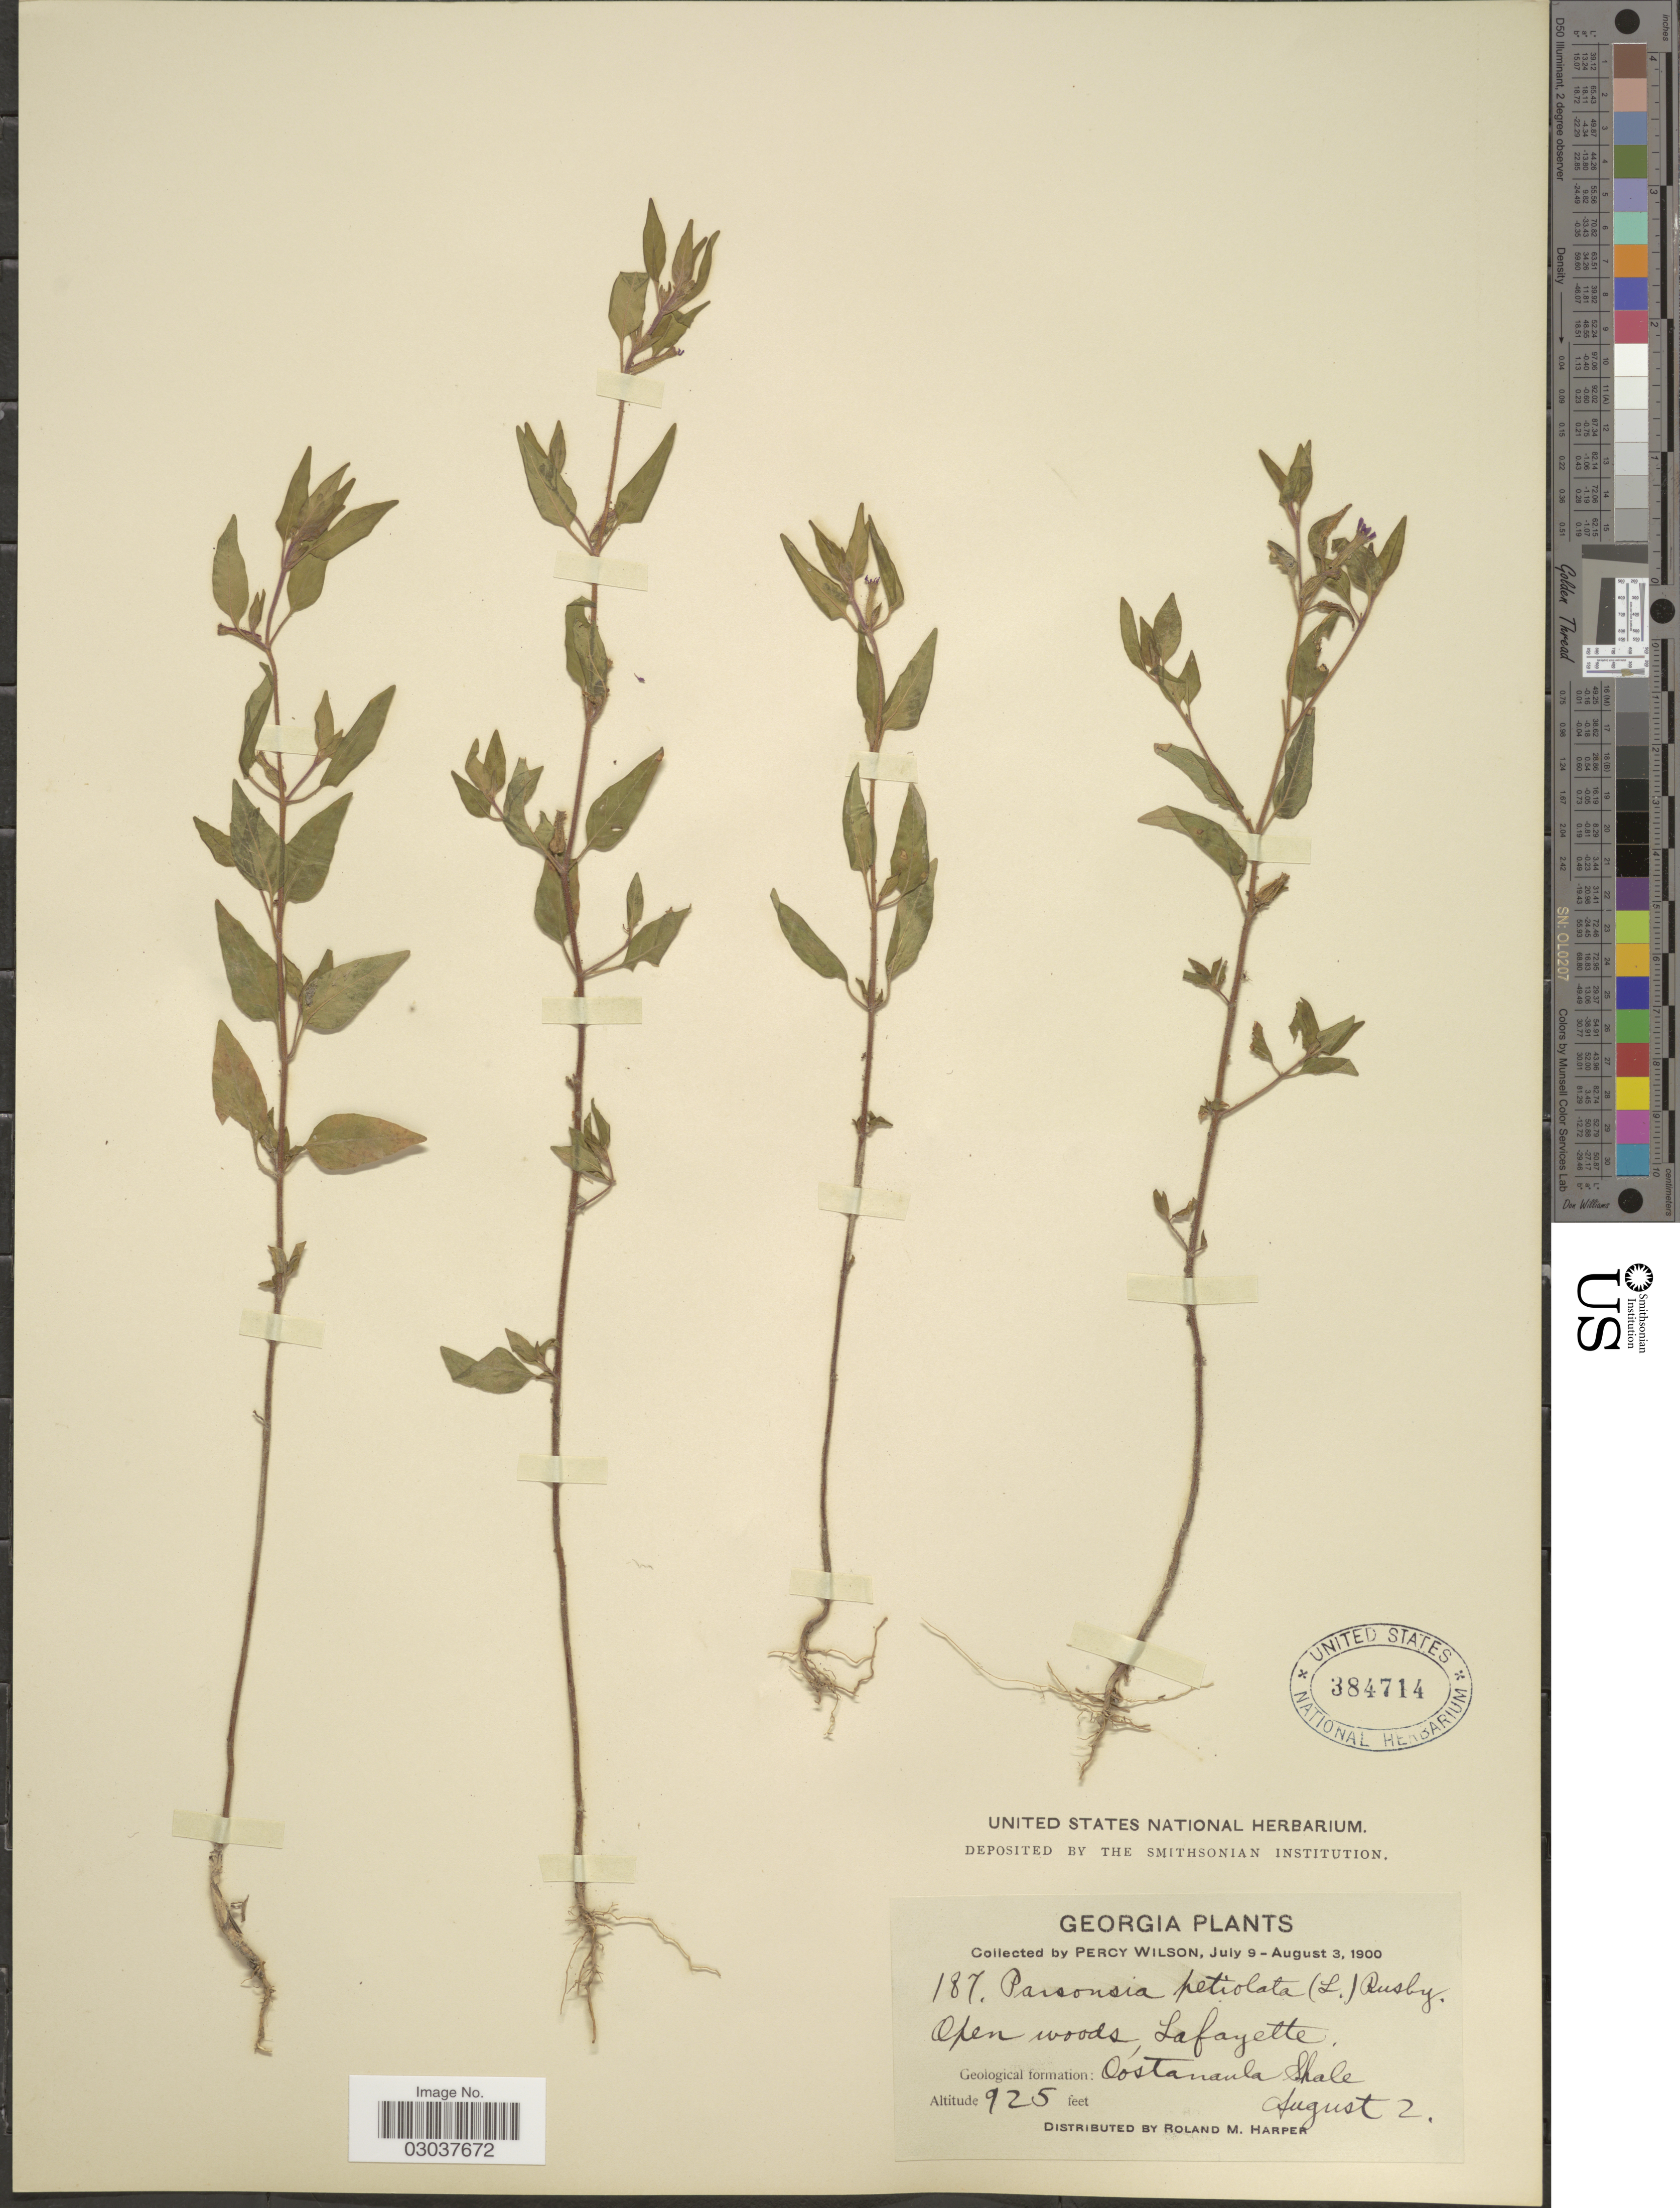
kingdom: Plantae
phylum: Tracheophyta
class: Magnoliopsida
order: Myrtales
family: Lythraceae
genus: Cuphea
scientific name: Cuphea petiolata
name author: Pohl ex Koehne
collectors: P. Wilson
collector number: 187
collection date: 1900-08-02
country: United States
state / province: Georgia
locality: Open woods, Lafayette. Geological formation: Oostanaula Shale.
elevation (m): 282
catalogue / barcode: US 384714